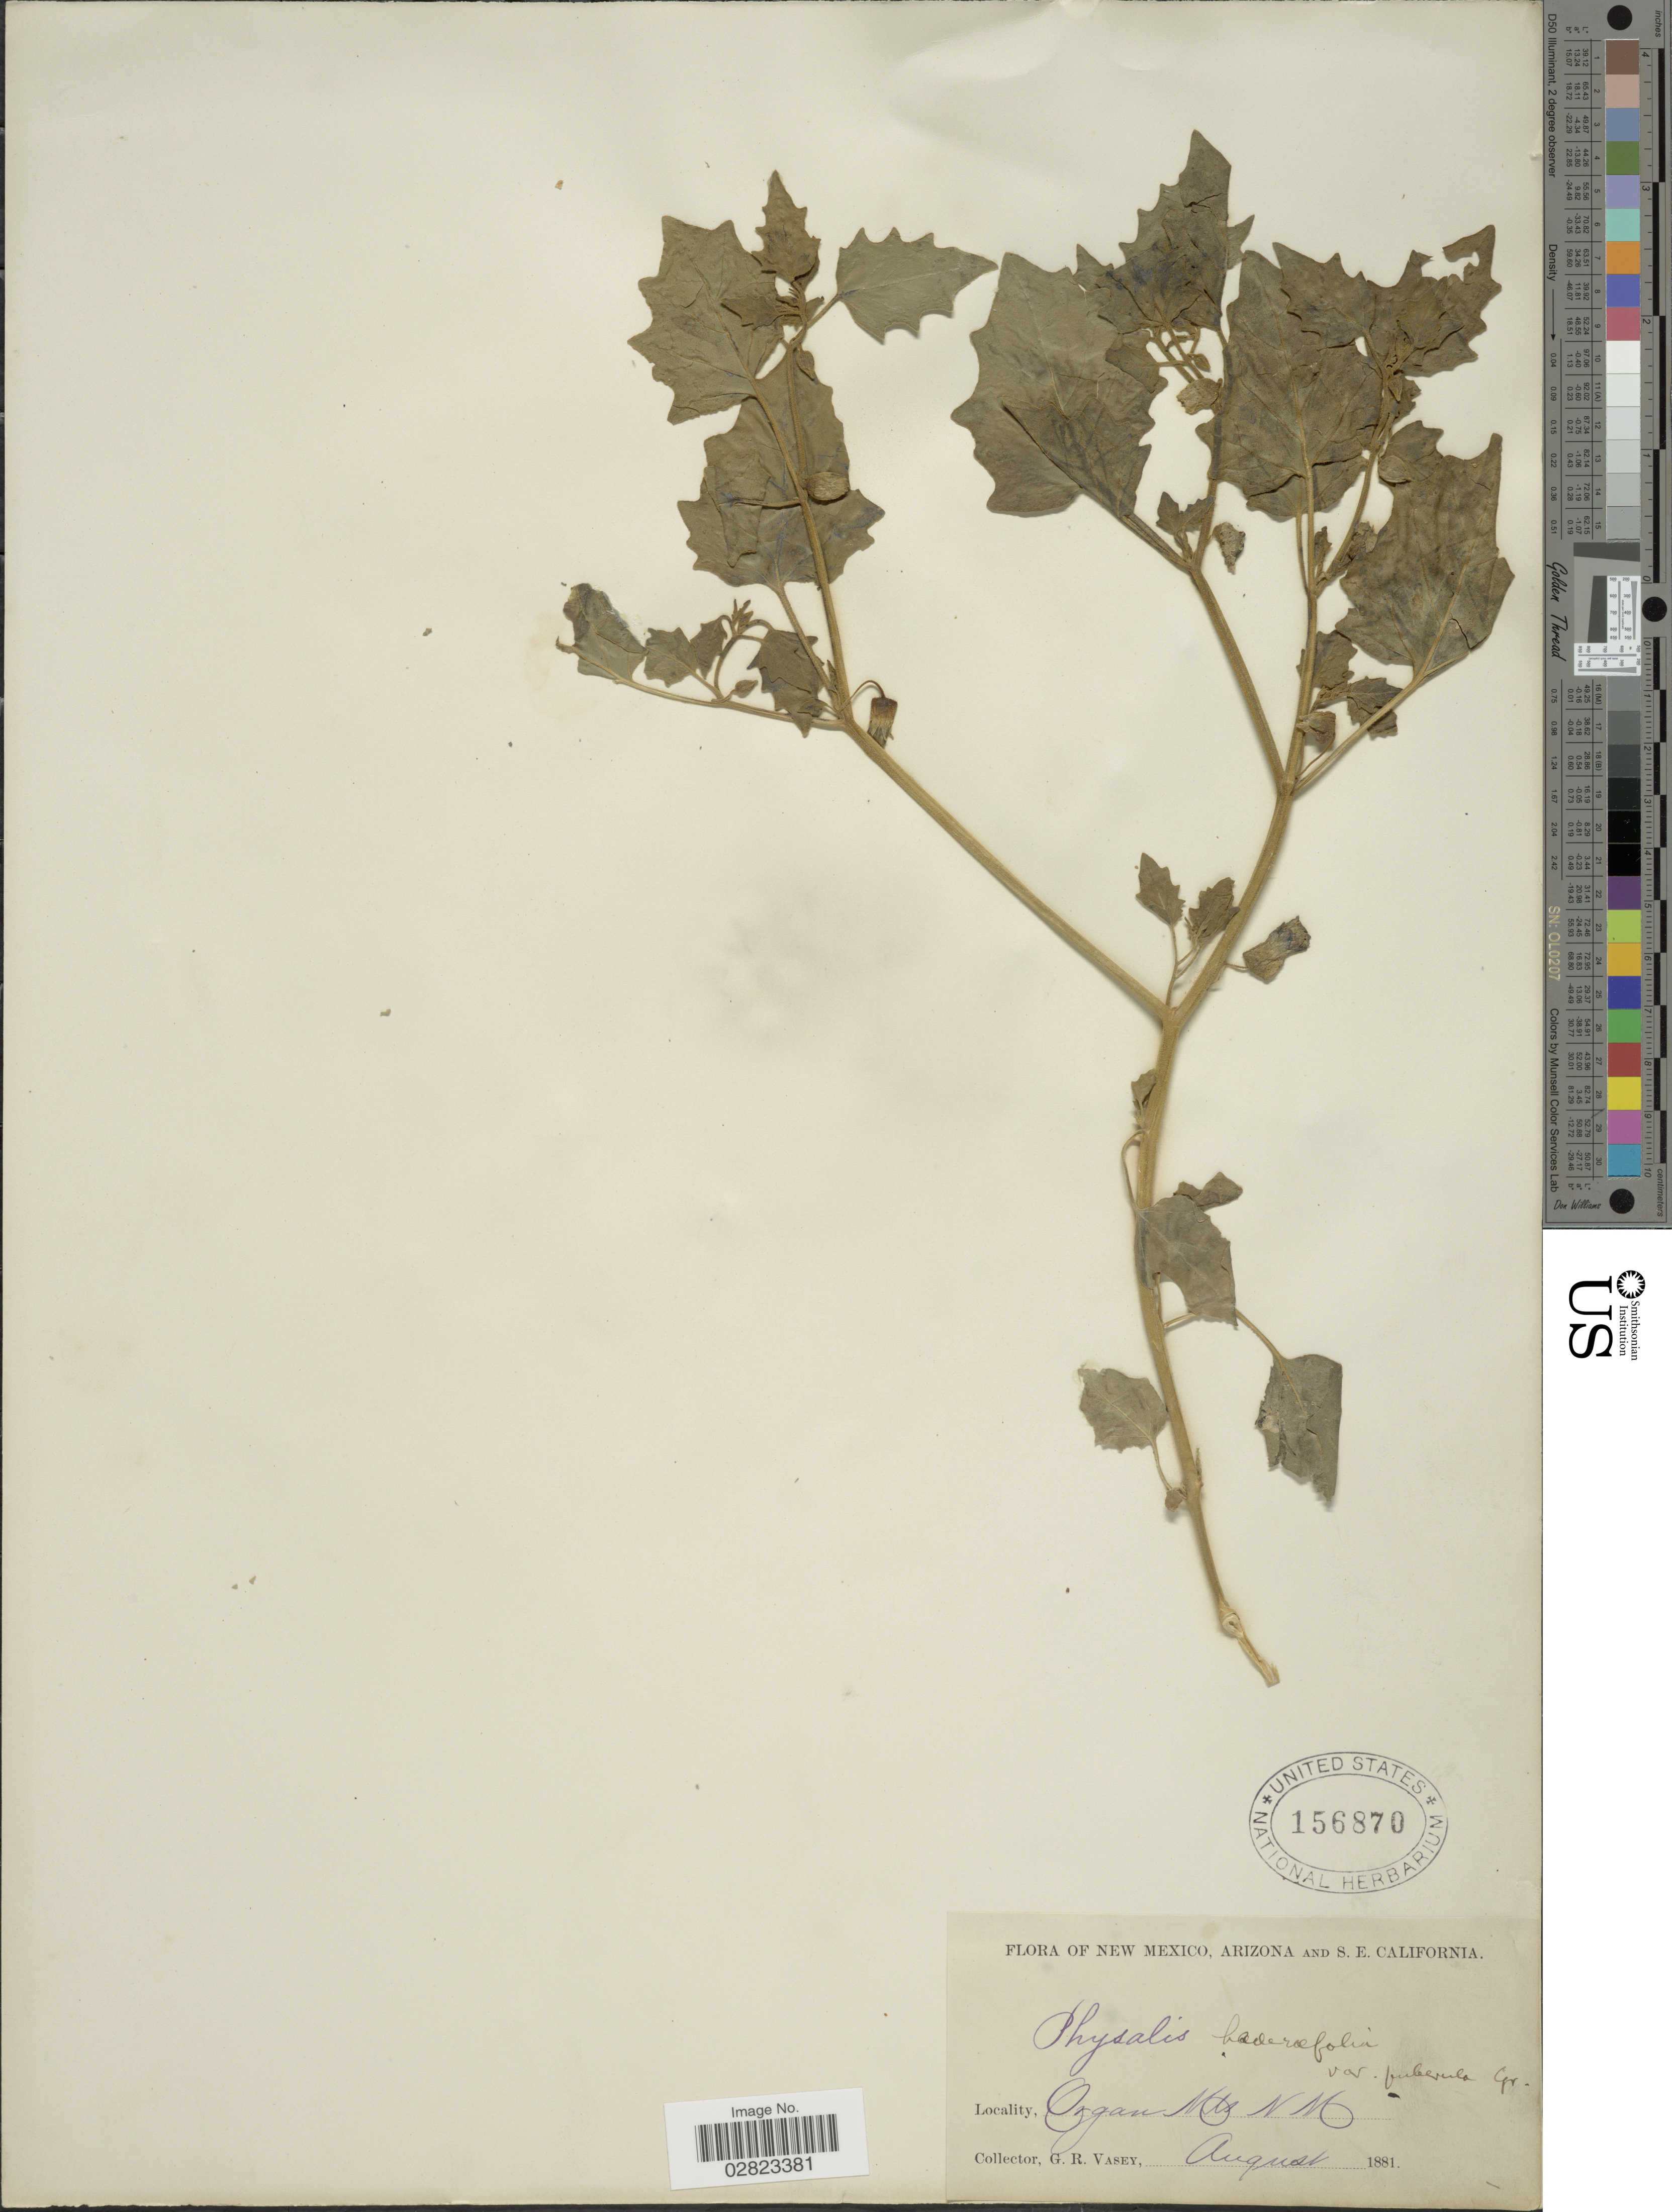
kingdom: Plantae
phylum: Tracheophyta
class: Magnoliopsida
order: Solanales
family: Solanaceae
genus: Physalis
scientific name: Physalis hederifolia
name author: A. Gray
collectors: G. R. Vasey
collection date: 1881-08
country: United States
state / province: New Mexico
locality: Organ Mts.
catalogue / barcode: US 156870